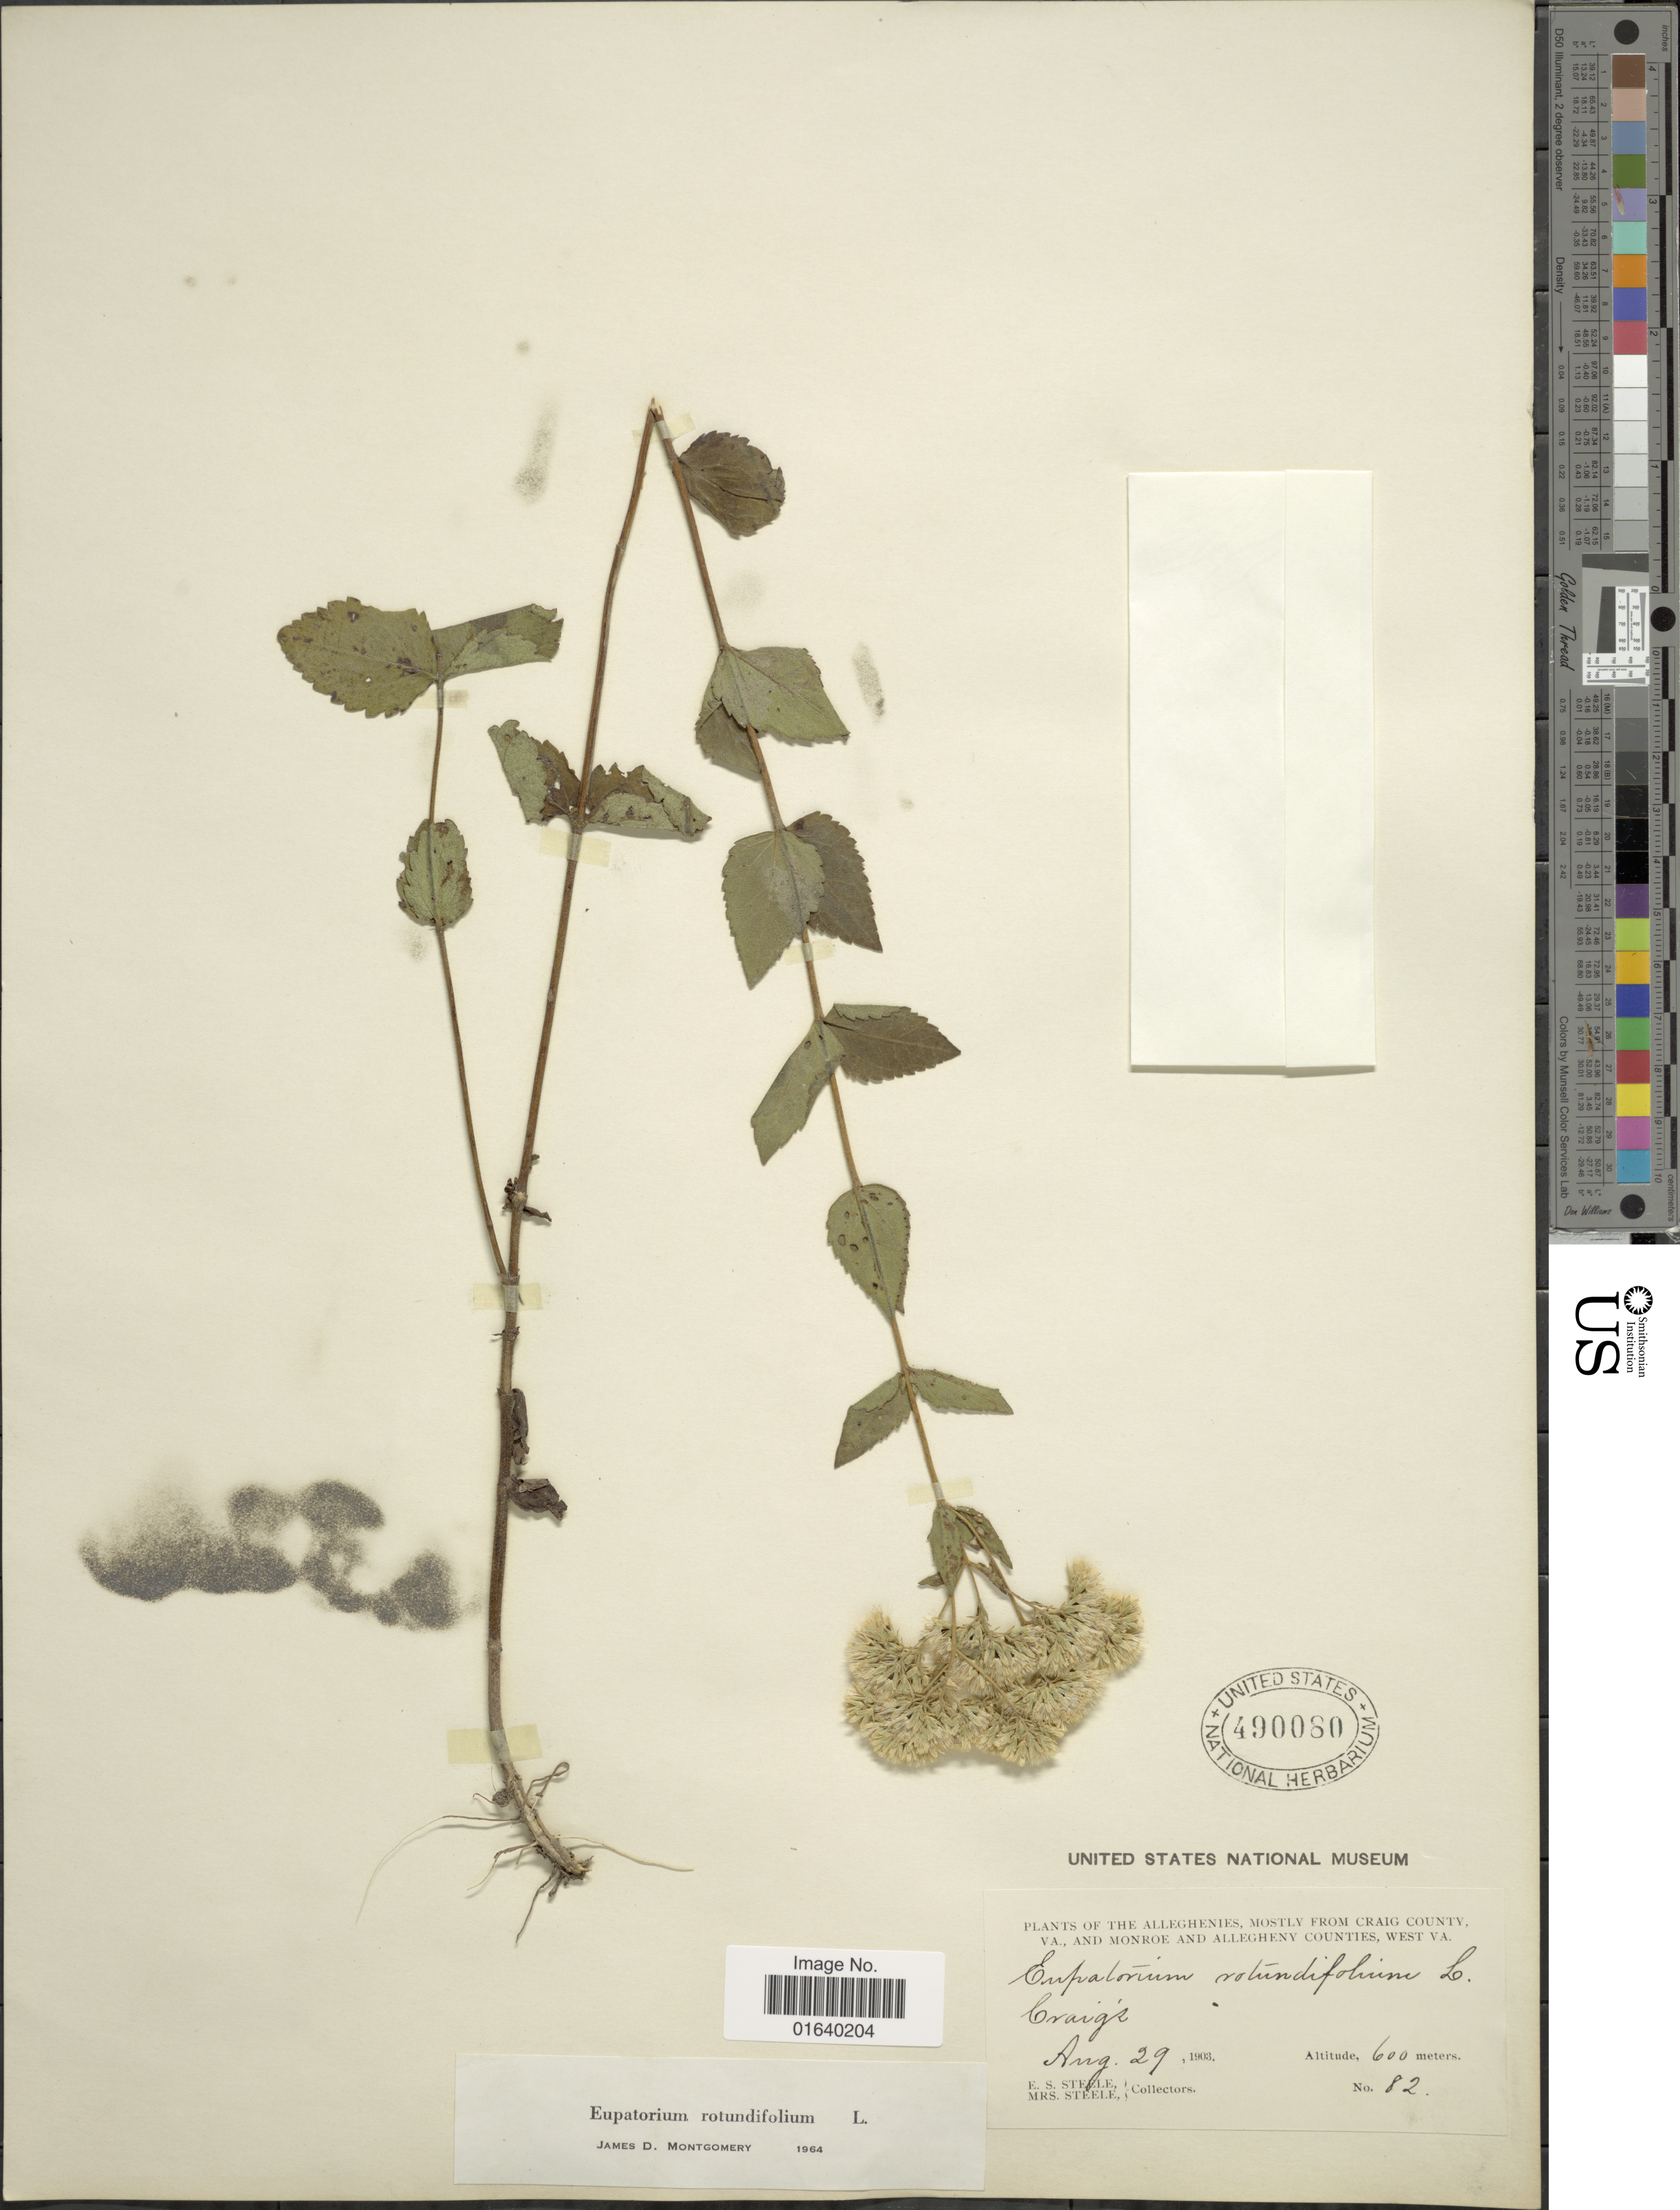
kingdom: Plantae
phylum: Tracheophyta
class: Magnoliopsida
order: Asterales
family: Asteraceae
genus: Eupatorium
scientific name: Eupatorium rotundifolium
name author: L.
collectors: E. Steele & Mrs. E. S. Steele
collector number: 82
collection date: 1903-08-29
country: United States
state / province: West Virginia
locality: The Aleeghenies, mostly from Craig County, VA., and Monroe and Allegheny Counties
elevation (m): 600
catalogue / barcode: US 490080